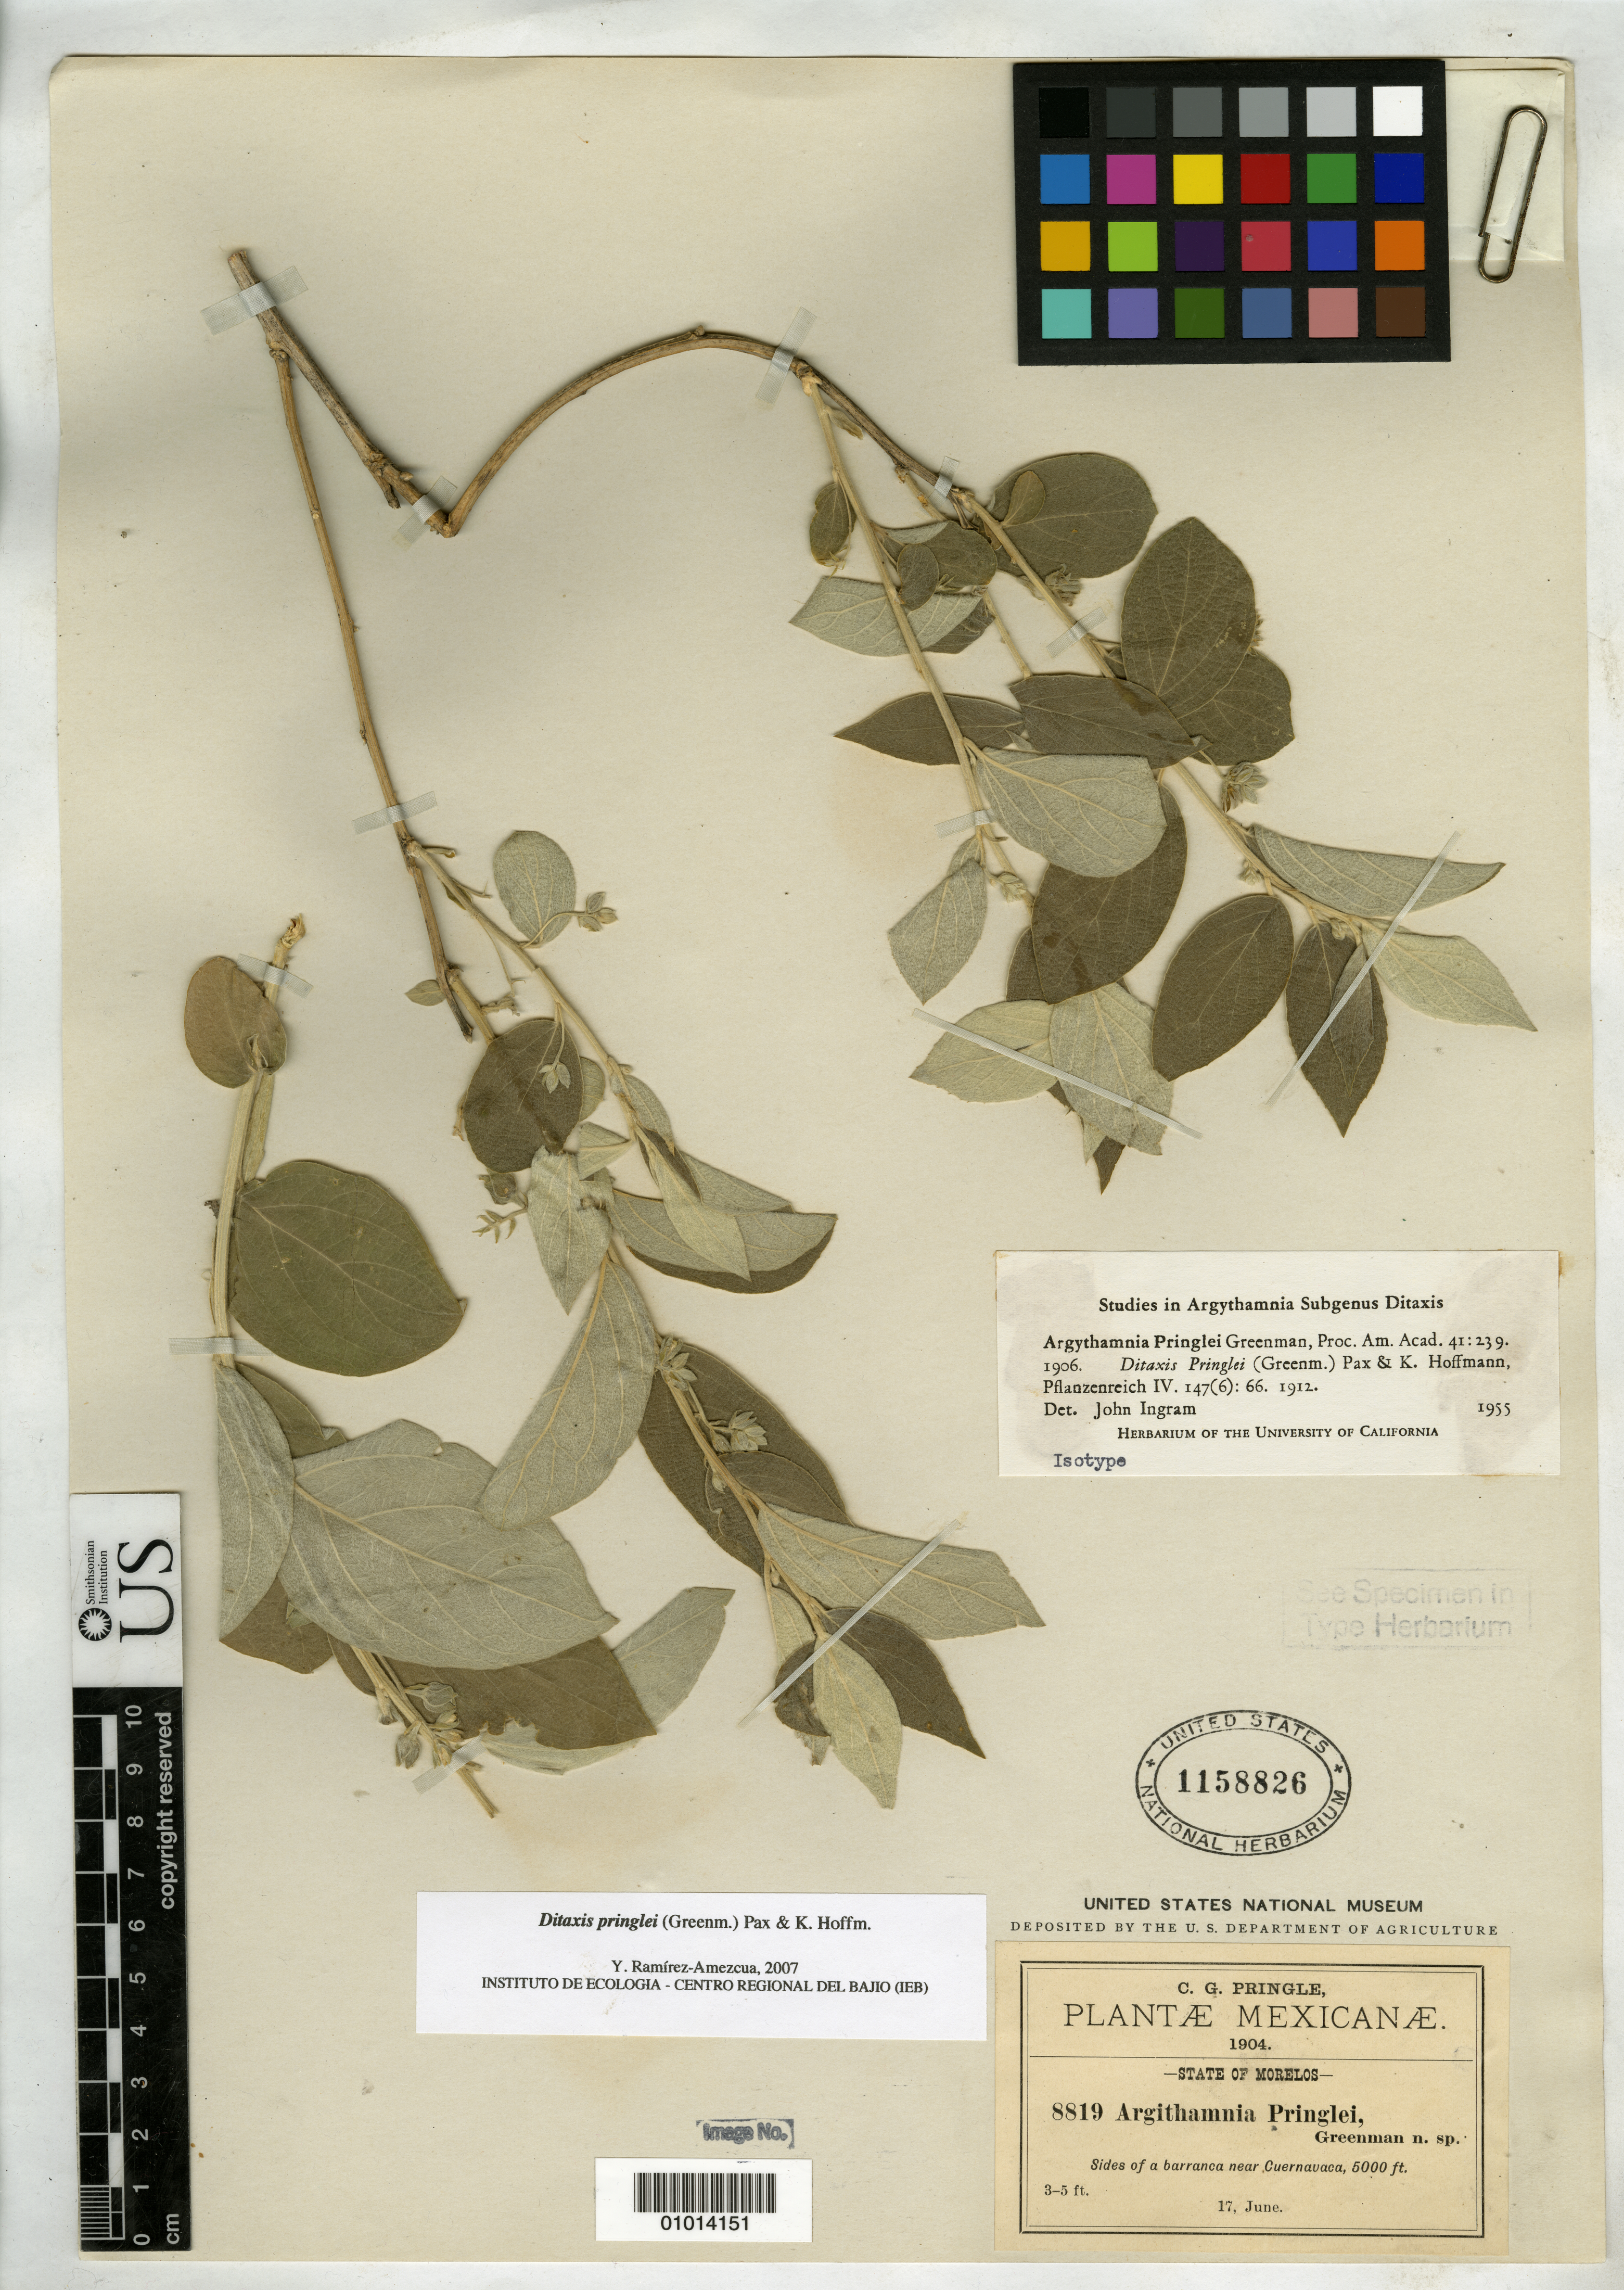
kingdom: Plantae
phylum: Tracheophyta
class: Magnoliopsida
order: Malpighiales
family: Euphorbiaceae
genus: Argythamnia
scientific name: Argythamnia pringlei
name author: Greenm.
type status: Isotype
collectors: C. G. Pringle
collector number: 8819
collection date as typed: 17 Jun 1904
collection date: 1904-06-17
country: Mexico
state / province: Morelos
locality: Sides of a barranca near Cuernavaca.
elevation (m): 1524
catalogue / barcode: US 1158826